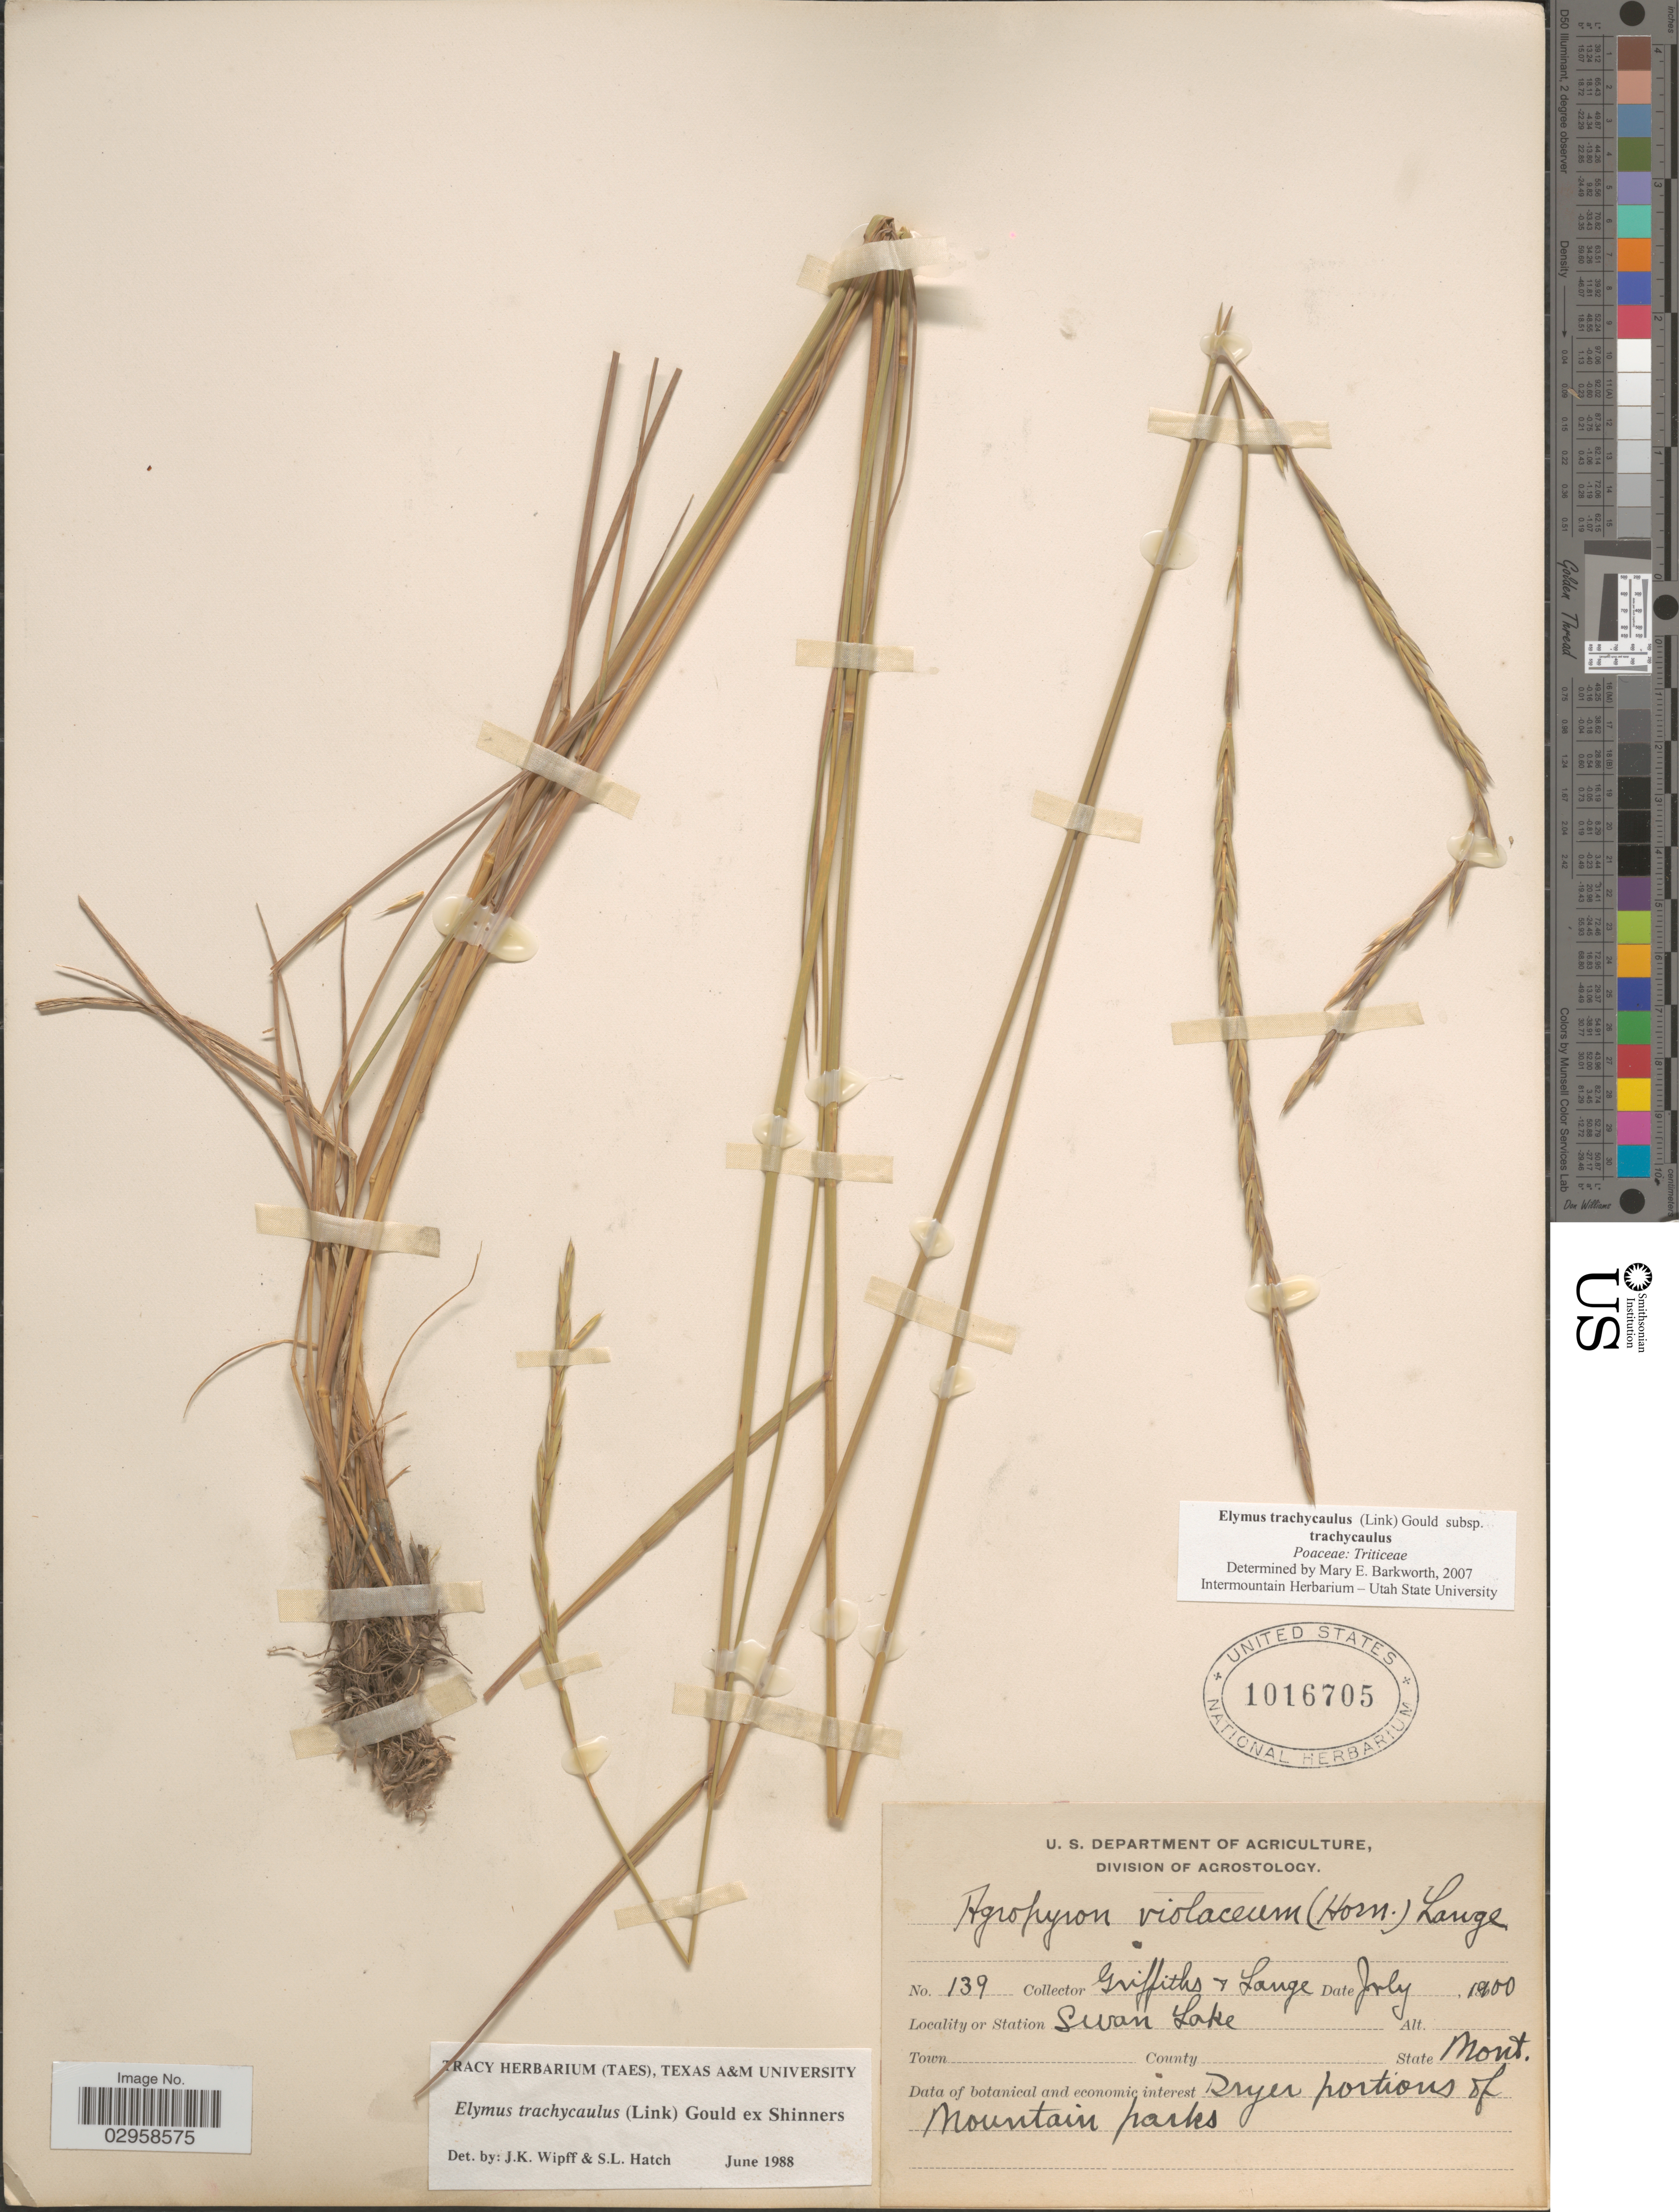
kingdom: Plantae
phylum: Tracheophyta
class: Liliopsida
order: Poales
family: Poaceae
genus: Elymus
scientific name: Elymus trachycaulus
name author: (Link) Gould ex Shinners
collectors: -- Griffiths & -- Lange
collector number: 139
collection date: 1900-07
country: United States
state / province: Montana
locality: Swan Lake. Dryer portions of Mountain parks.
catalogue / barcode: US 1016705